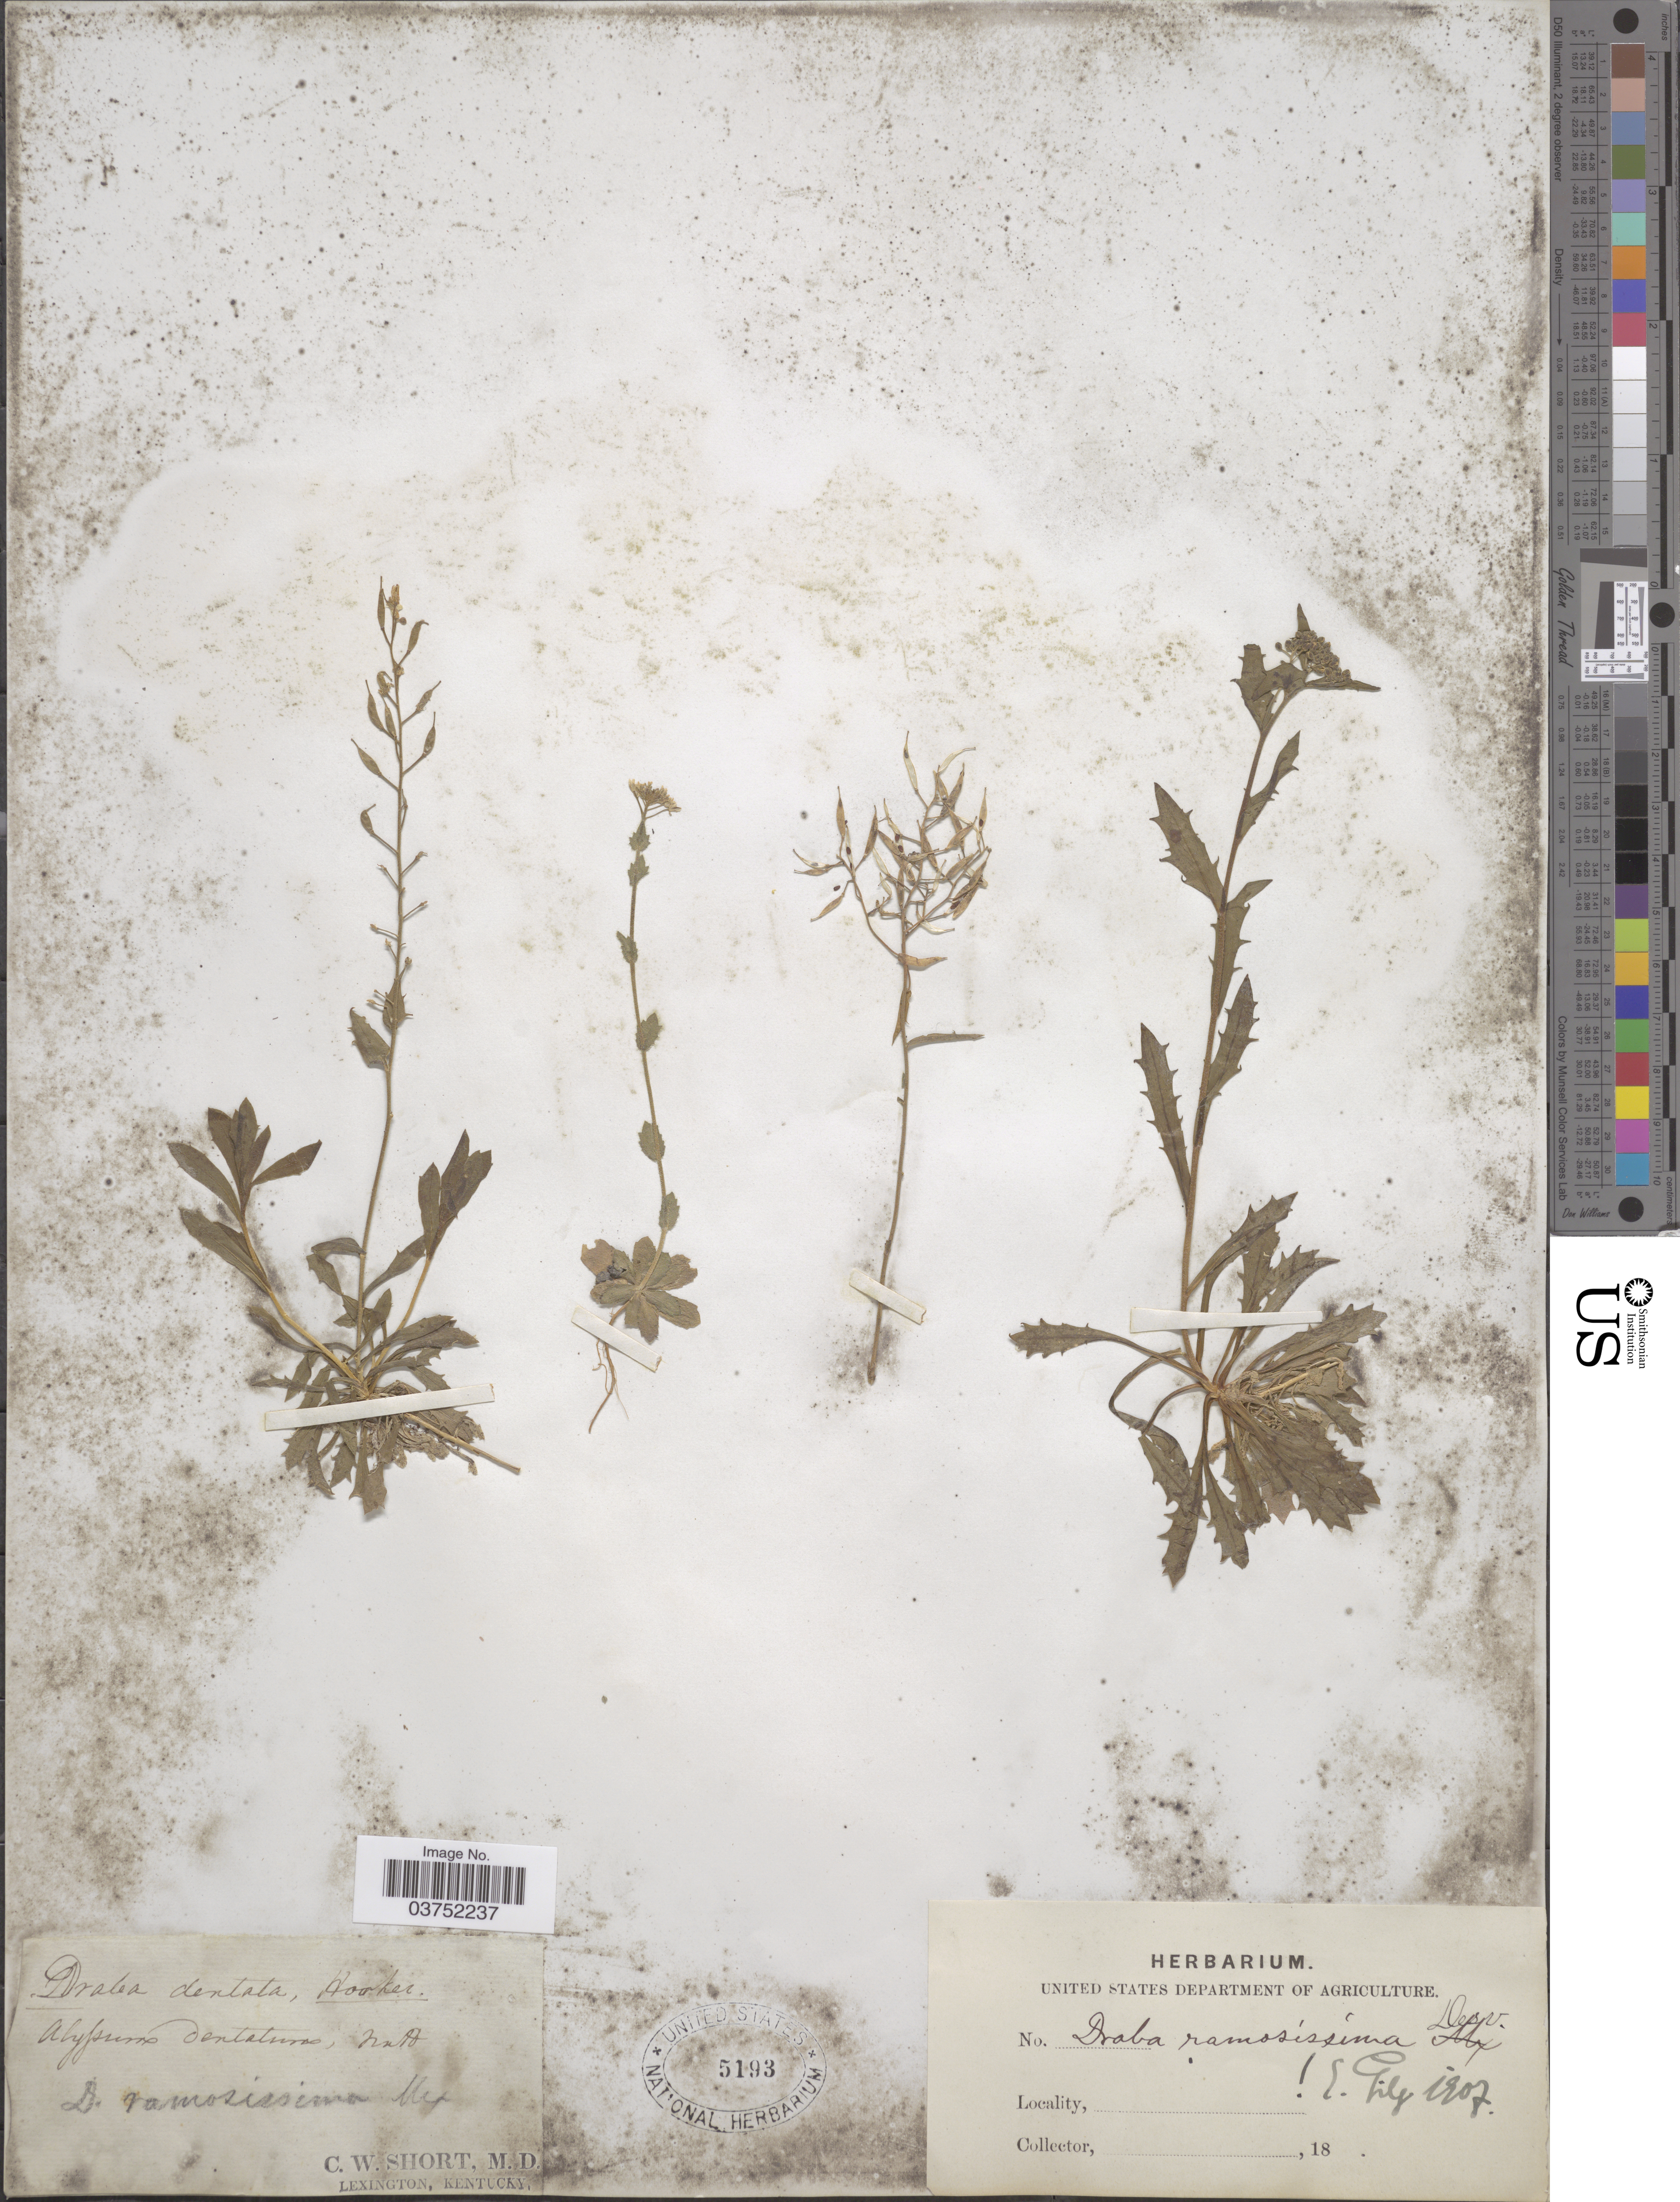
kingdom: Plantae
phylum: Tracheophyta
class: Magnoliopsida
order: Brassicales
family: Brassicaceae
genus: Draba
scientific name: Draba ramosissima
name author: Desv.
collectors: C. W. Short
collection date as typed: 18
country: United States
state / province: Kentucky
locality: Lexington.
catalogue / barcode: US 5193